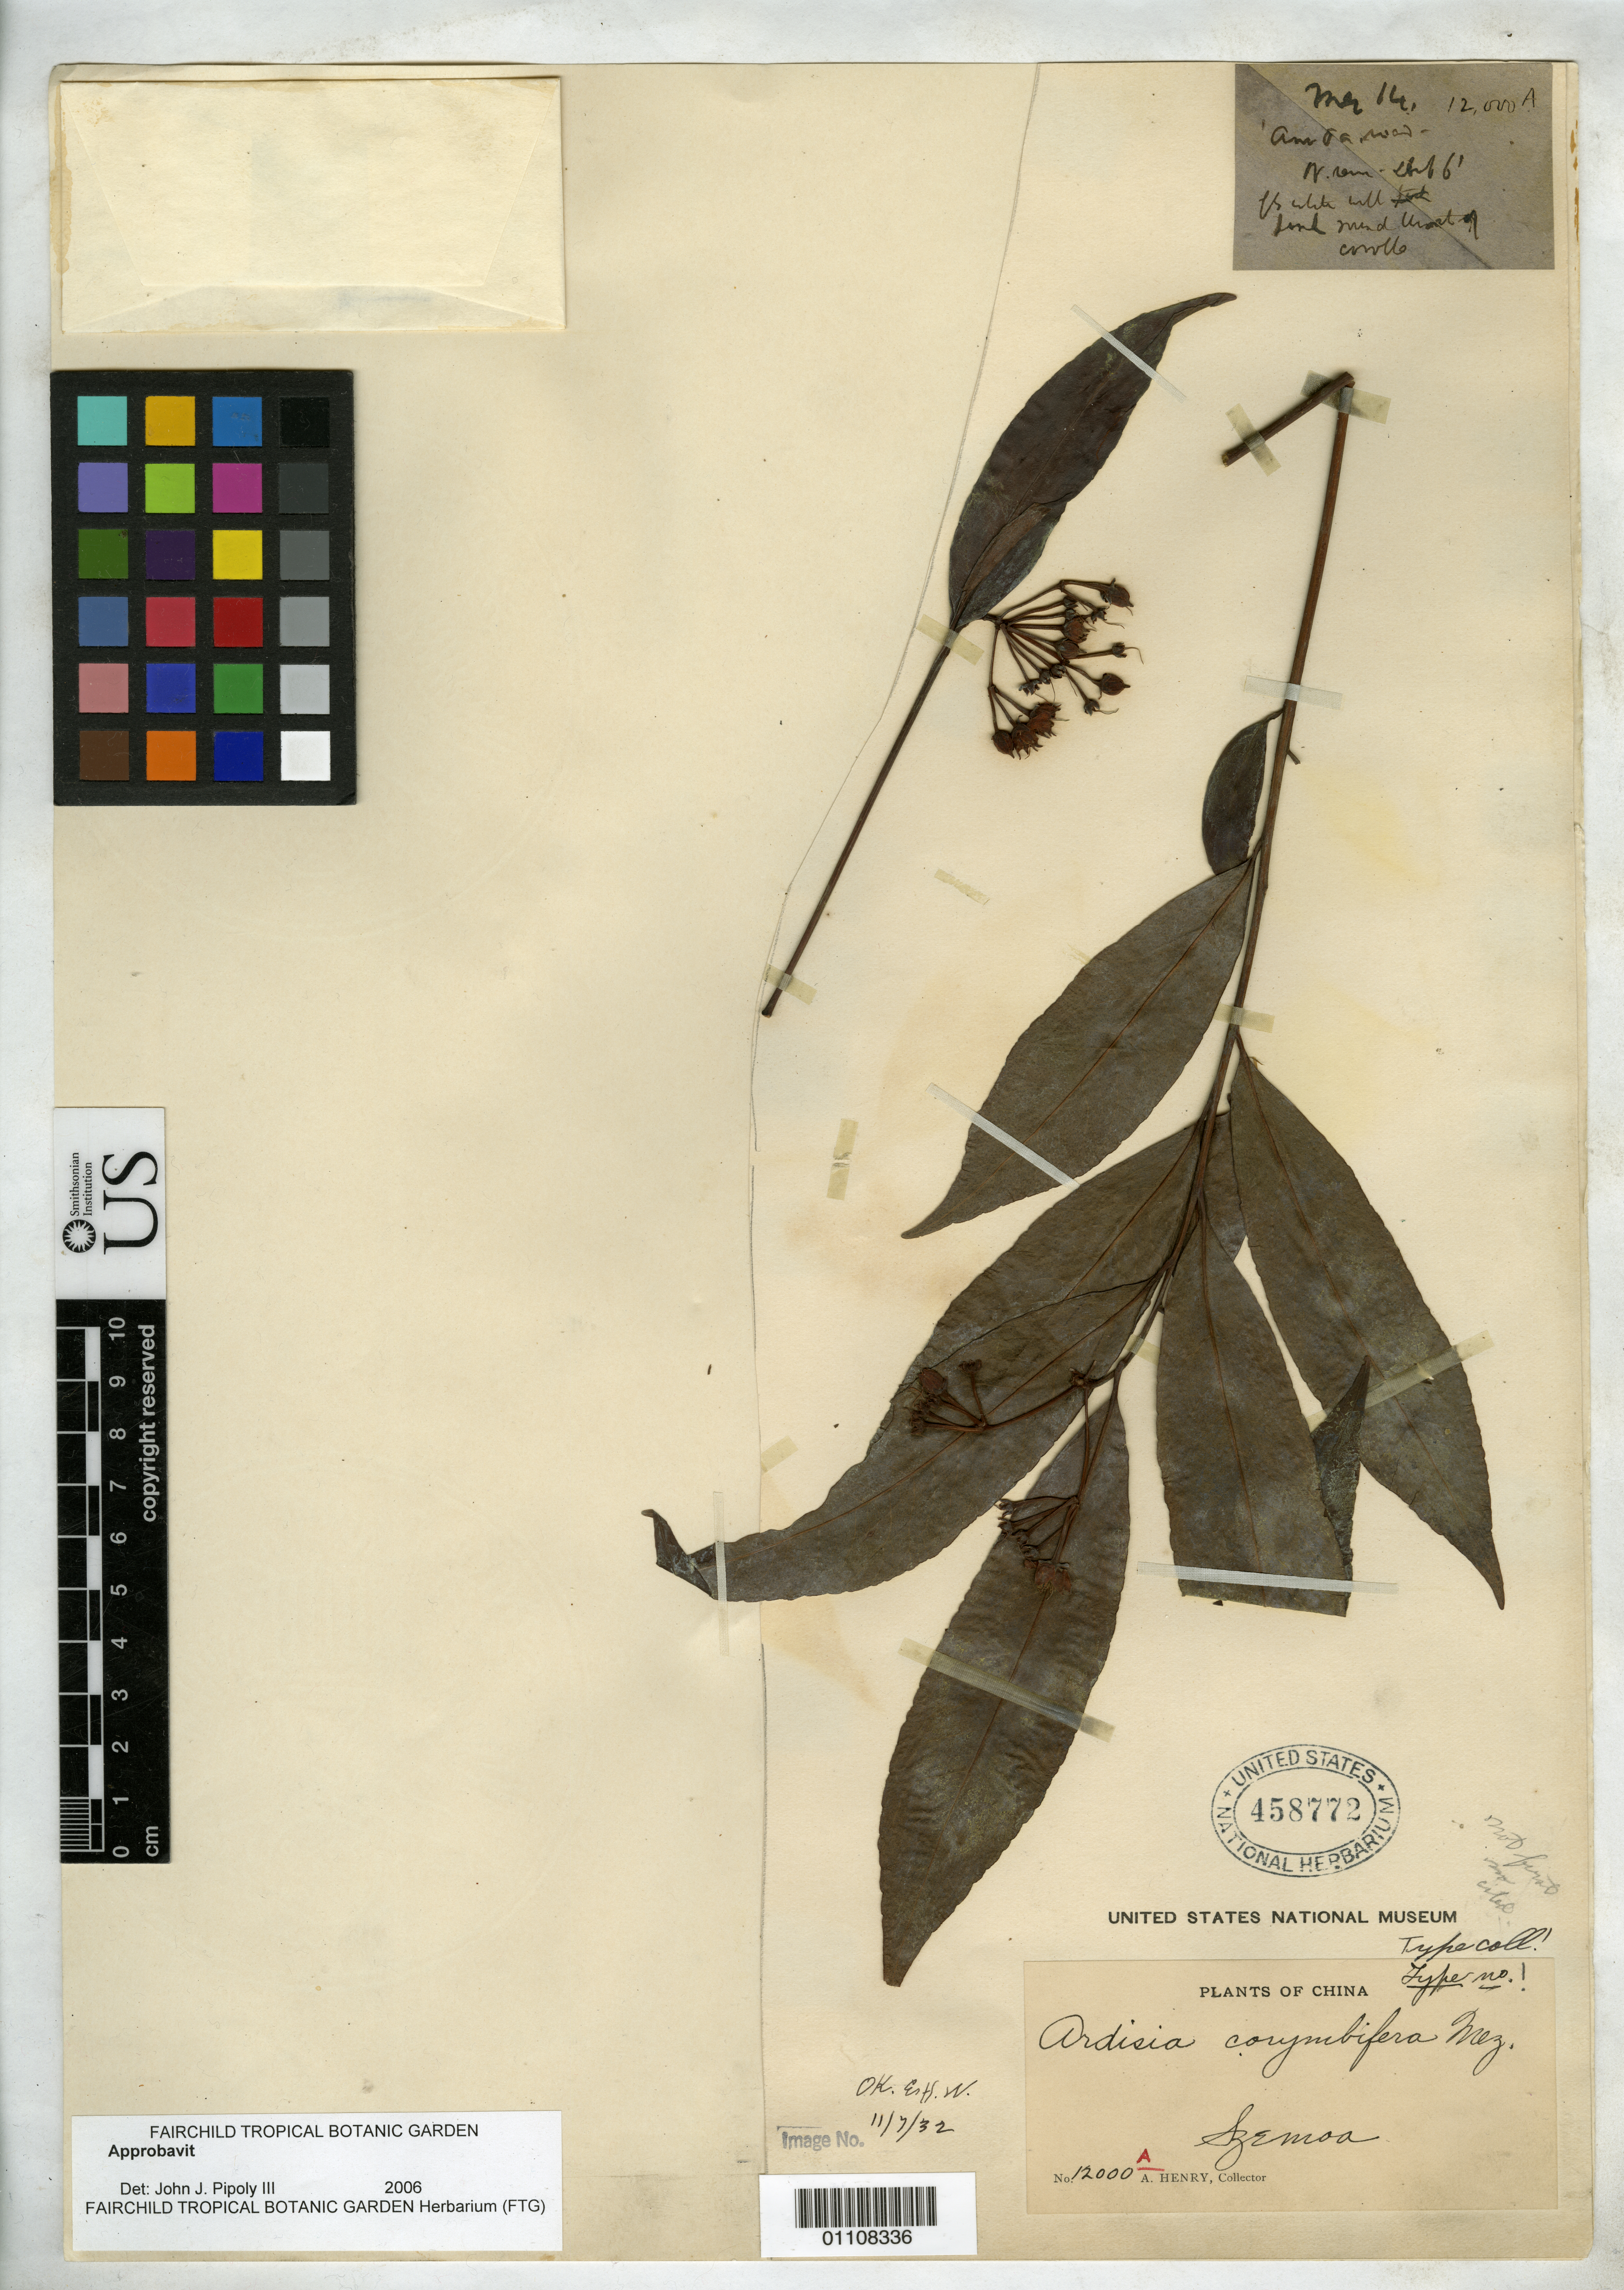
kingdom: Plantae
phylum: Tracheophyta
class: Magnoliopsida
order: Ericales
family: Primulaceae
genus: Ardisia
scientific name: Ardisia corymbifera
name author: Mez in Engl.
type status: Syntype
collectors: A. Henry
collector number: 12000 A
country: China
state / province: Yunnan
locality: Szemao.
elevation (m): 2000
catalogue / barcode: US 458772